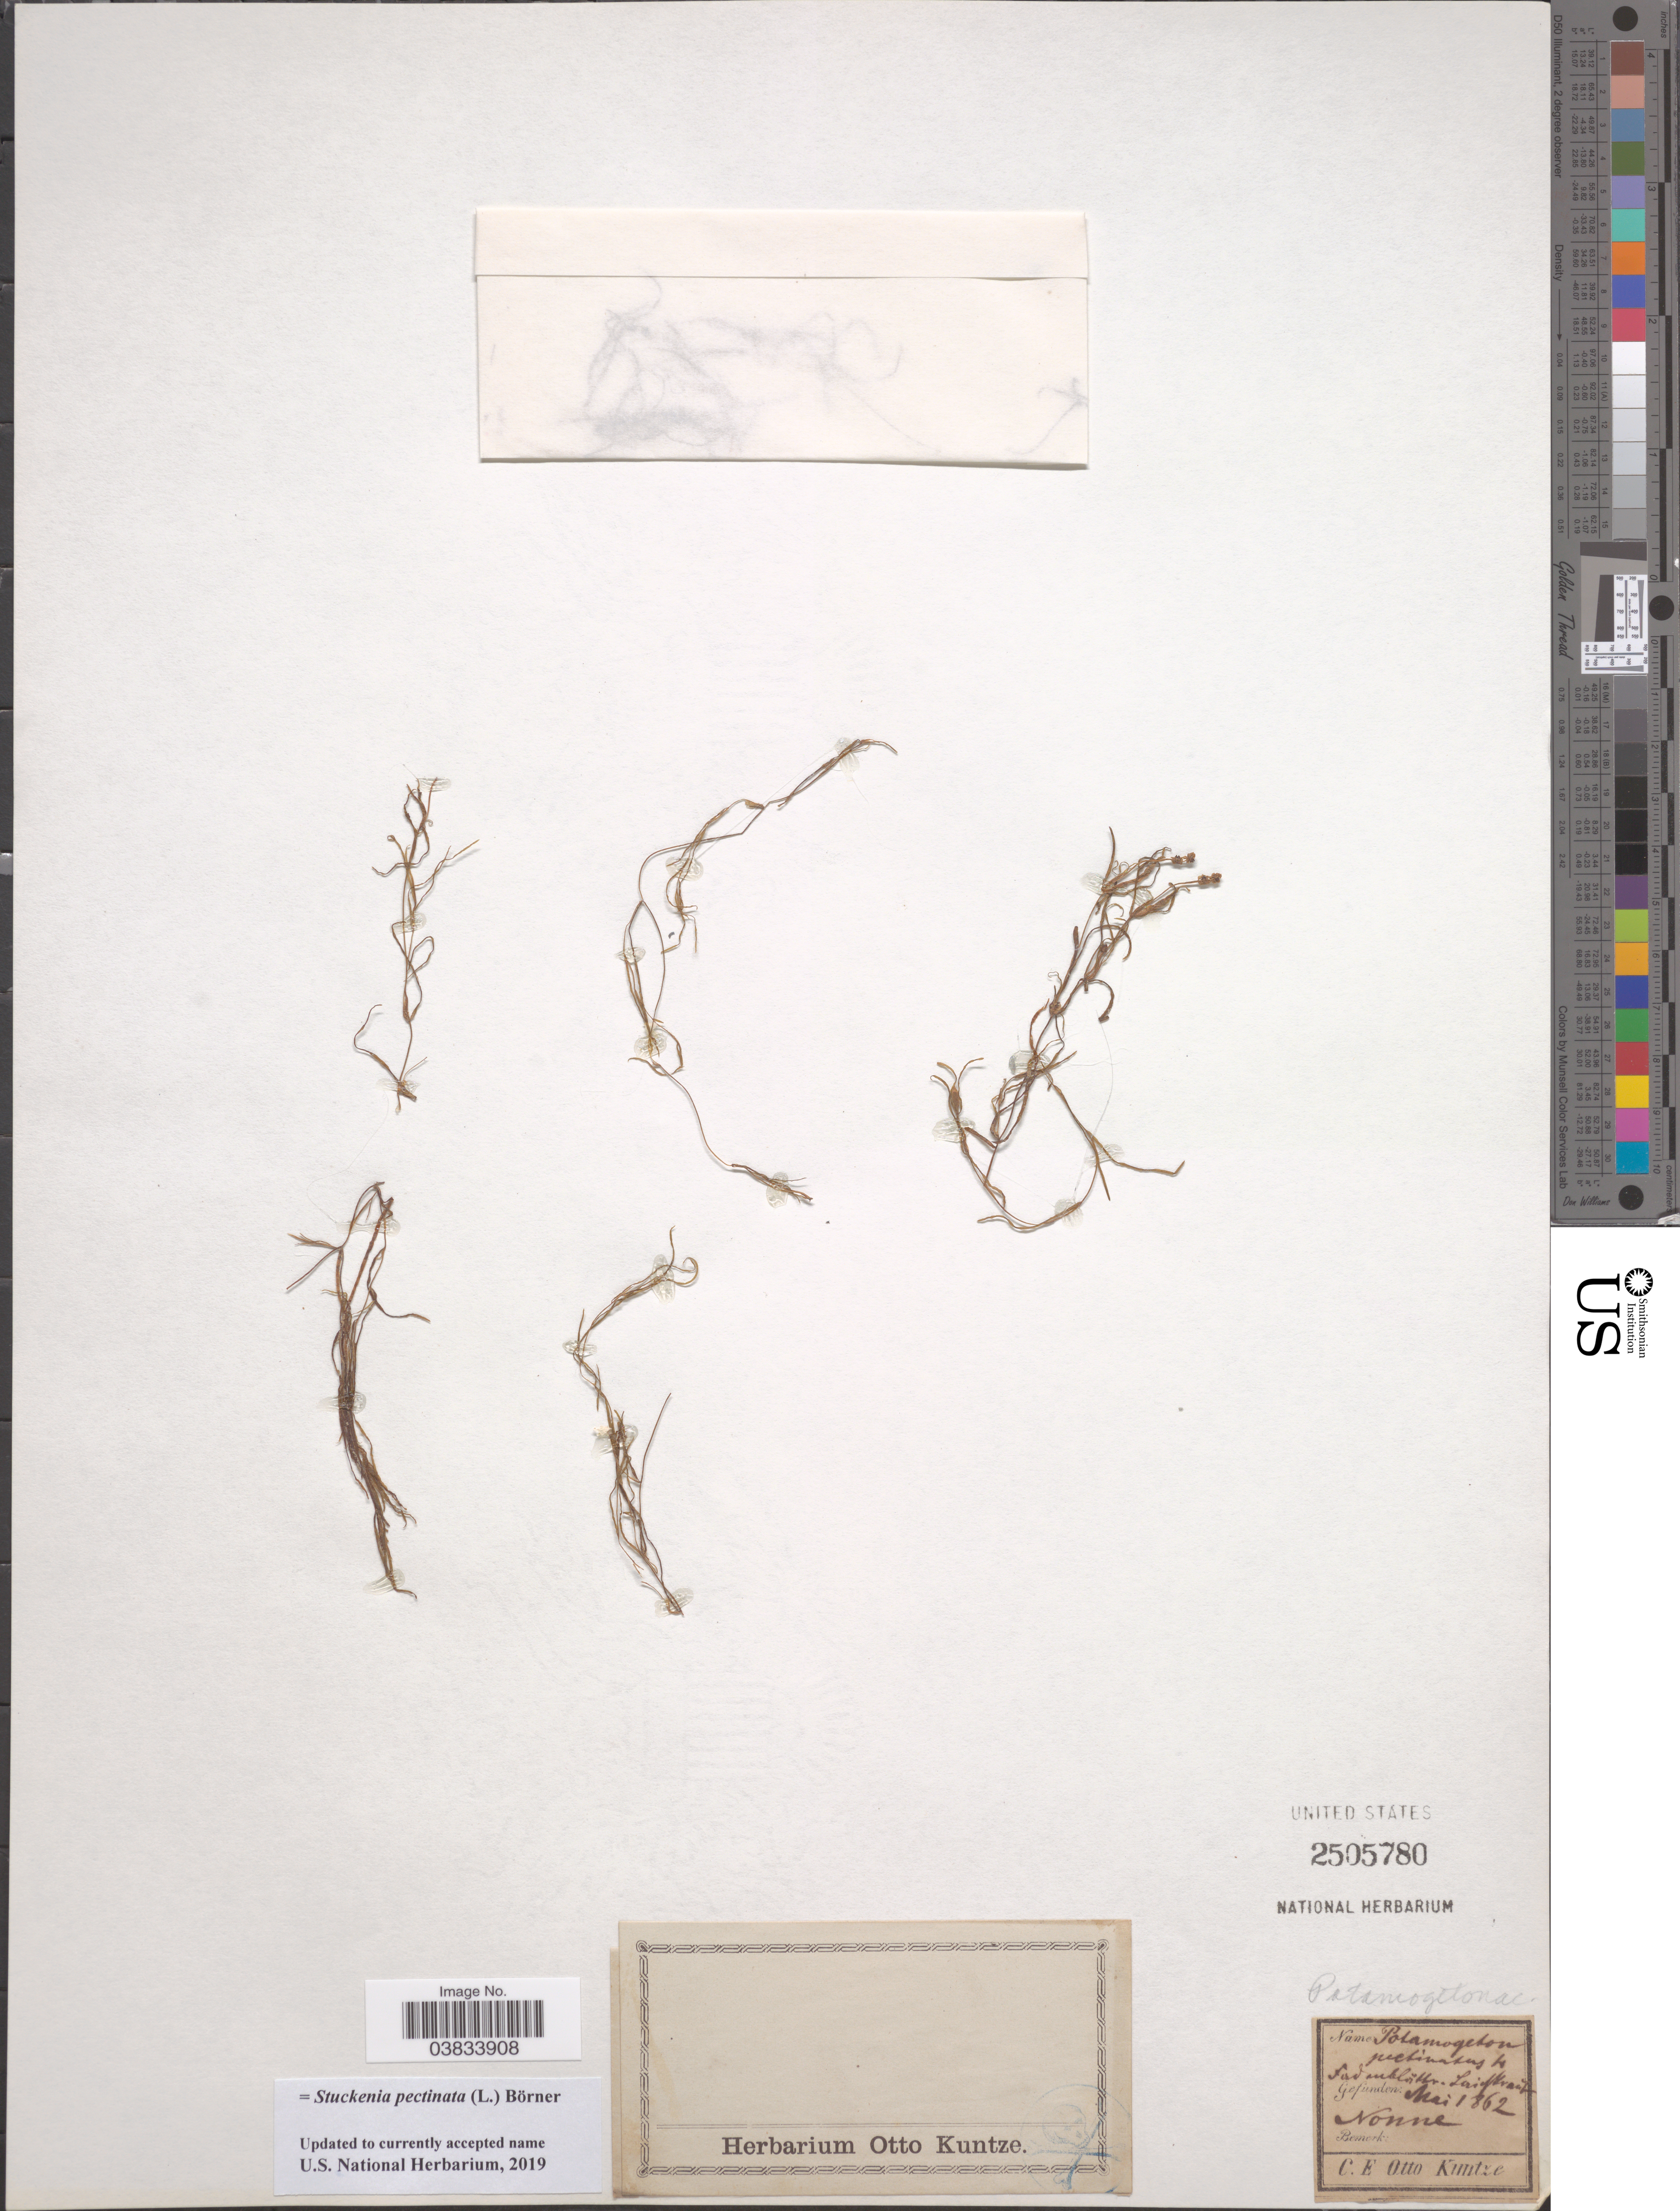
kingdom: Plantae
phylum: Tracheophyta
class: Liliopsida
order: Alismatales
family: Potamogetonaceae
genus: Stuckenia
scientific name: Stuckenia pectinata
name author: (L.) Börner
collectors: C.E.O. Kuntze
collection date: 1862-05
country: Germany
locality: Sud [illegible text] - Laifkraut[interpreted]. Nonne.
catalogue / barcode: US 2505780